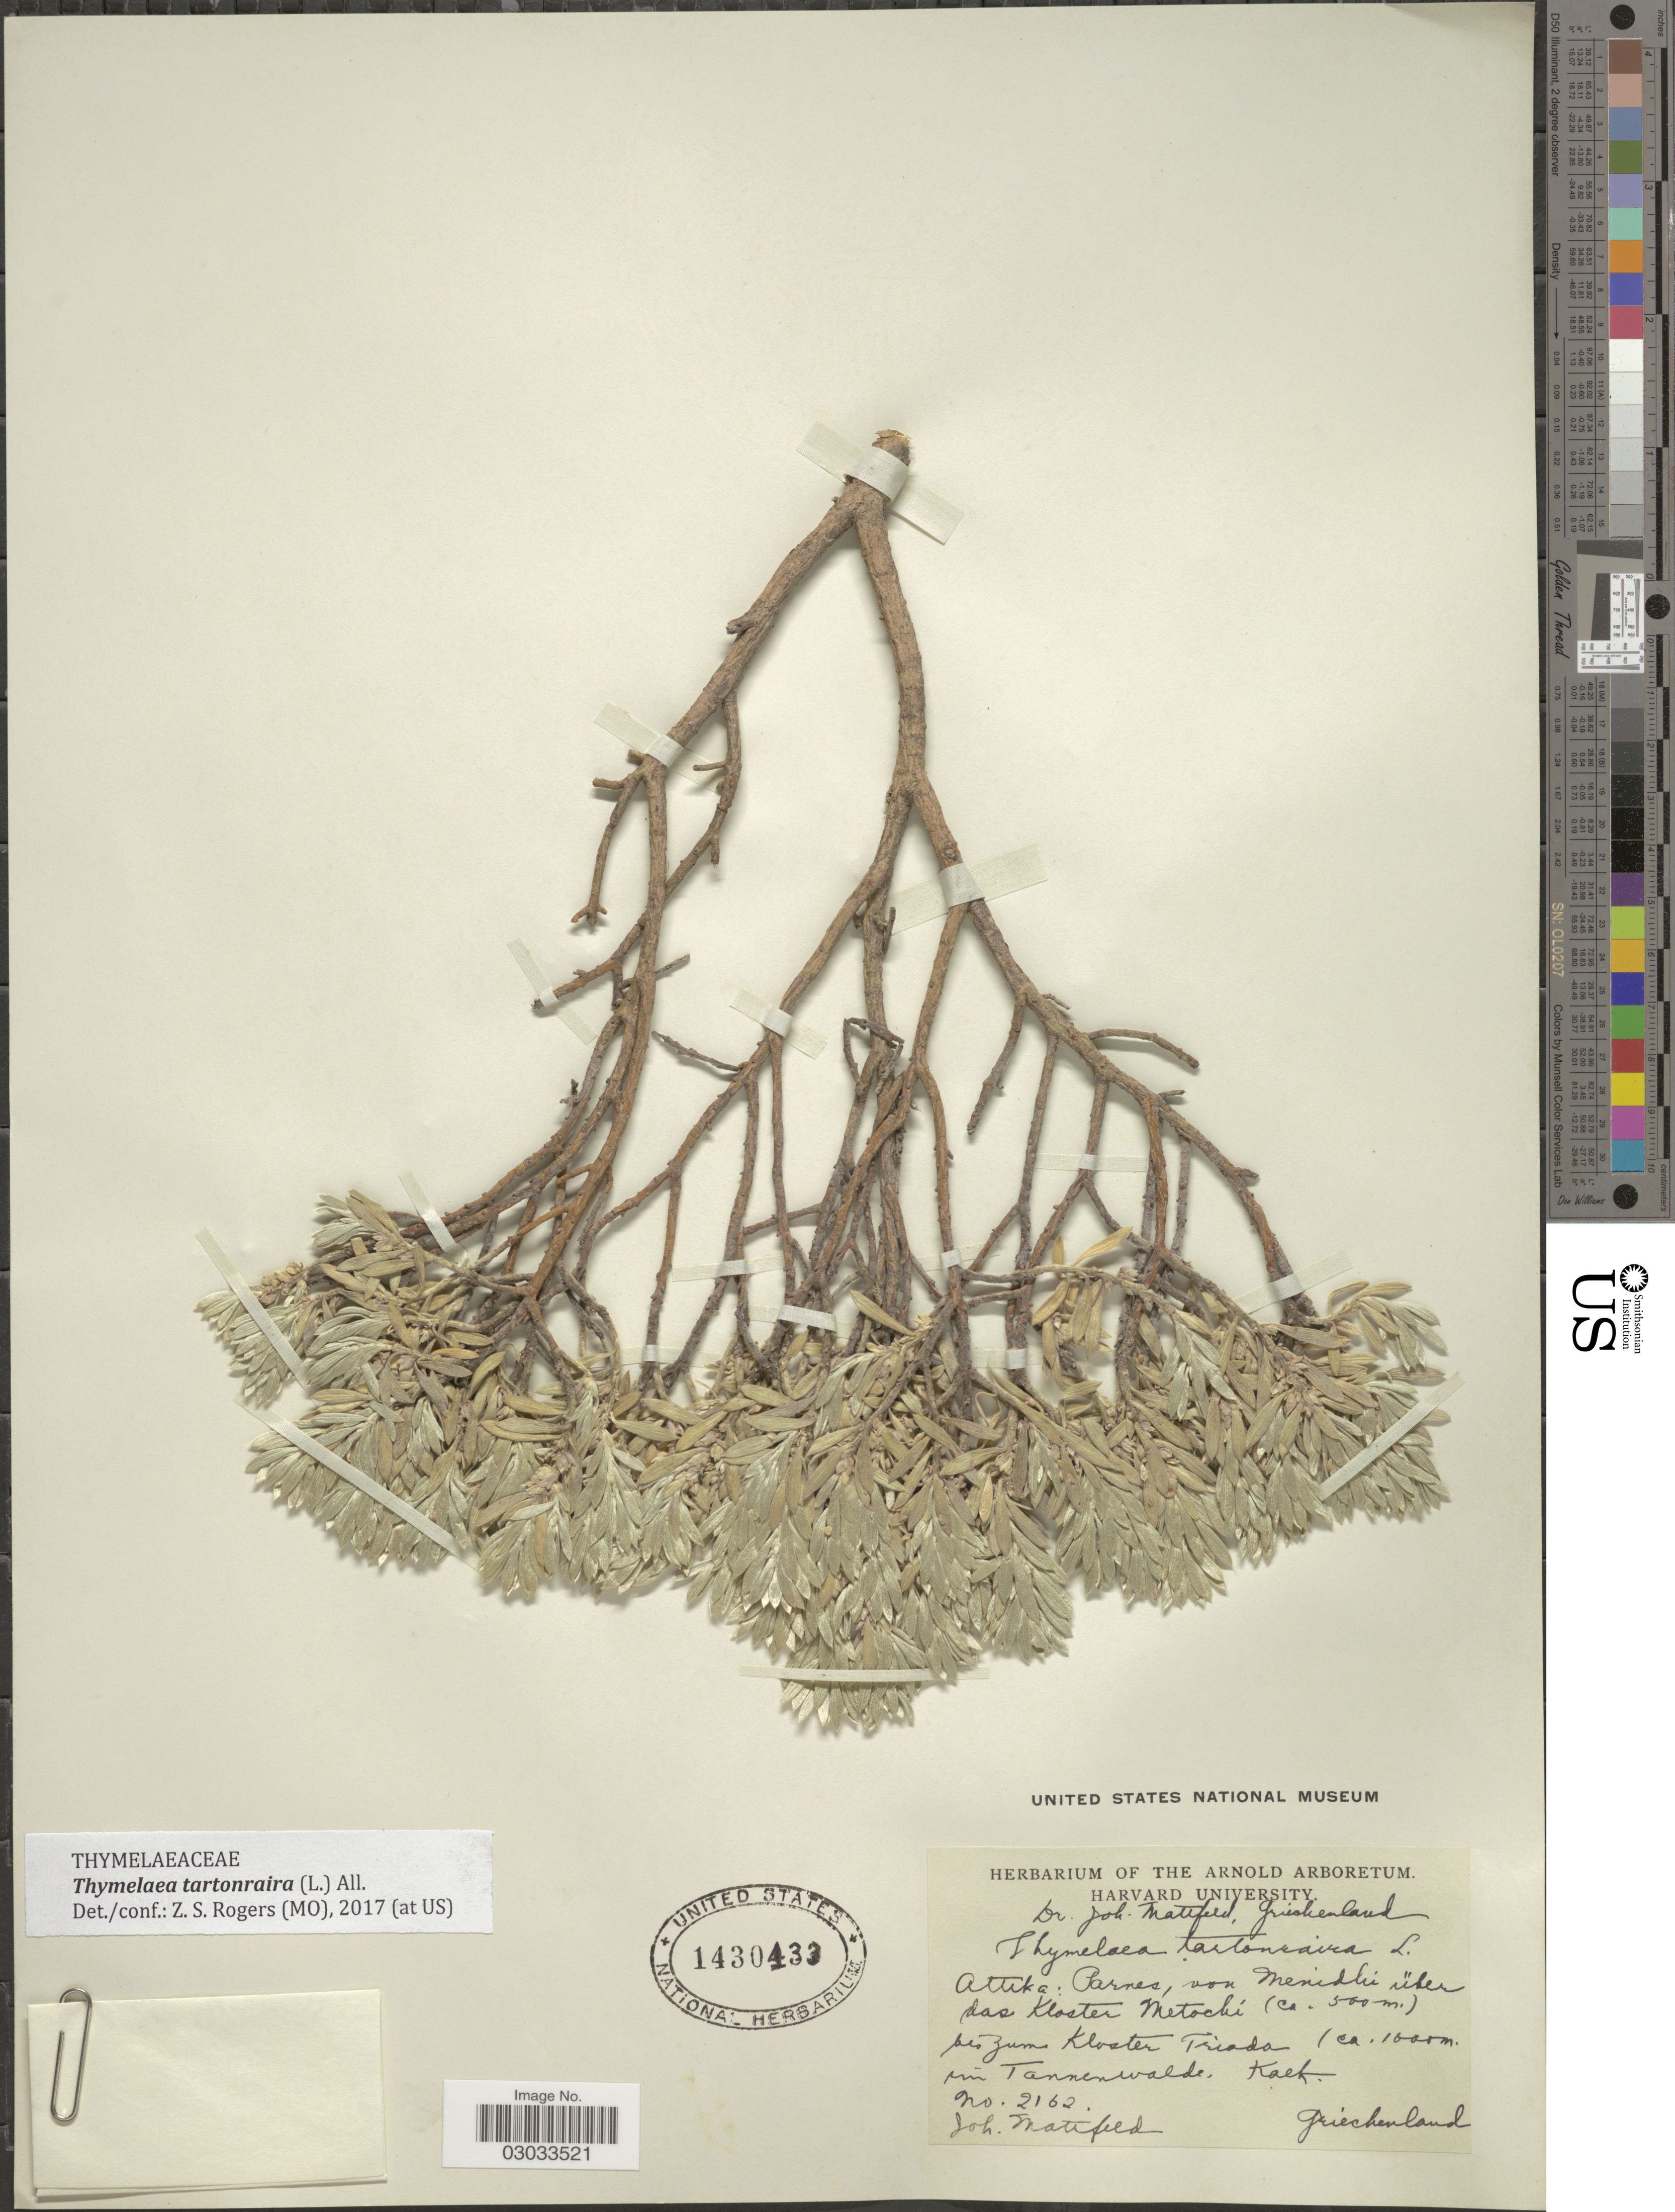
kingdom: Plantae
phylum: Tracheophyta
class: Magnoliopsida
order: Malvales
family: Thymelaeaceae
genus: Thymelaea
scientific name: Thymelaea tartonraira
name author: (L.) All.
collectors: J. Mattfeld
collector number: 2162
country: Greece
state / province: Attica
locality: Attika: Parnes, von Menidhi über das Kloster Metochi bei Zum Kloster Triada im Tannenwalde. Kalk.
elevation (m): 500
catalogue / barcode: US 1430433